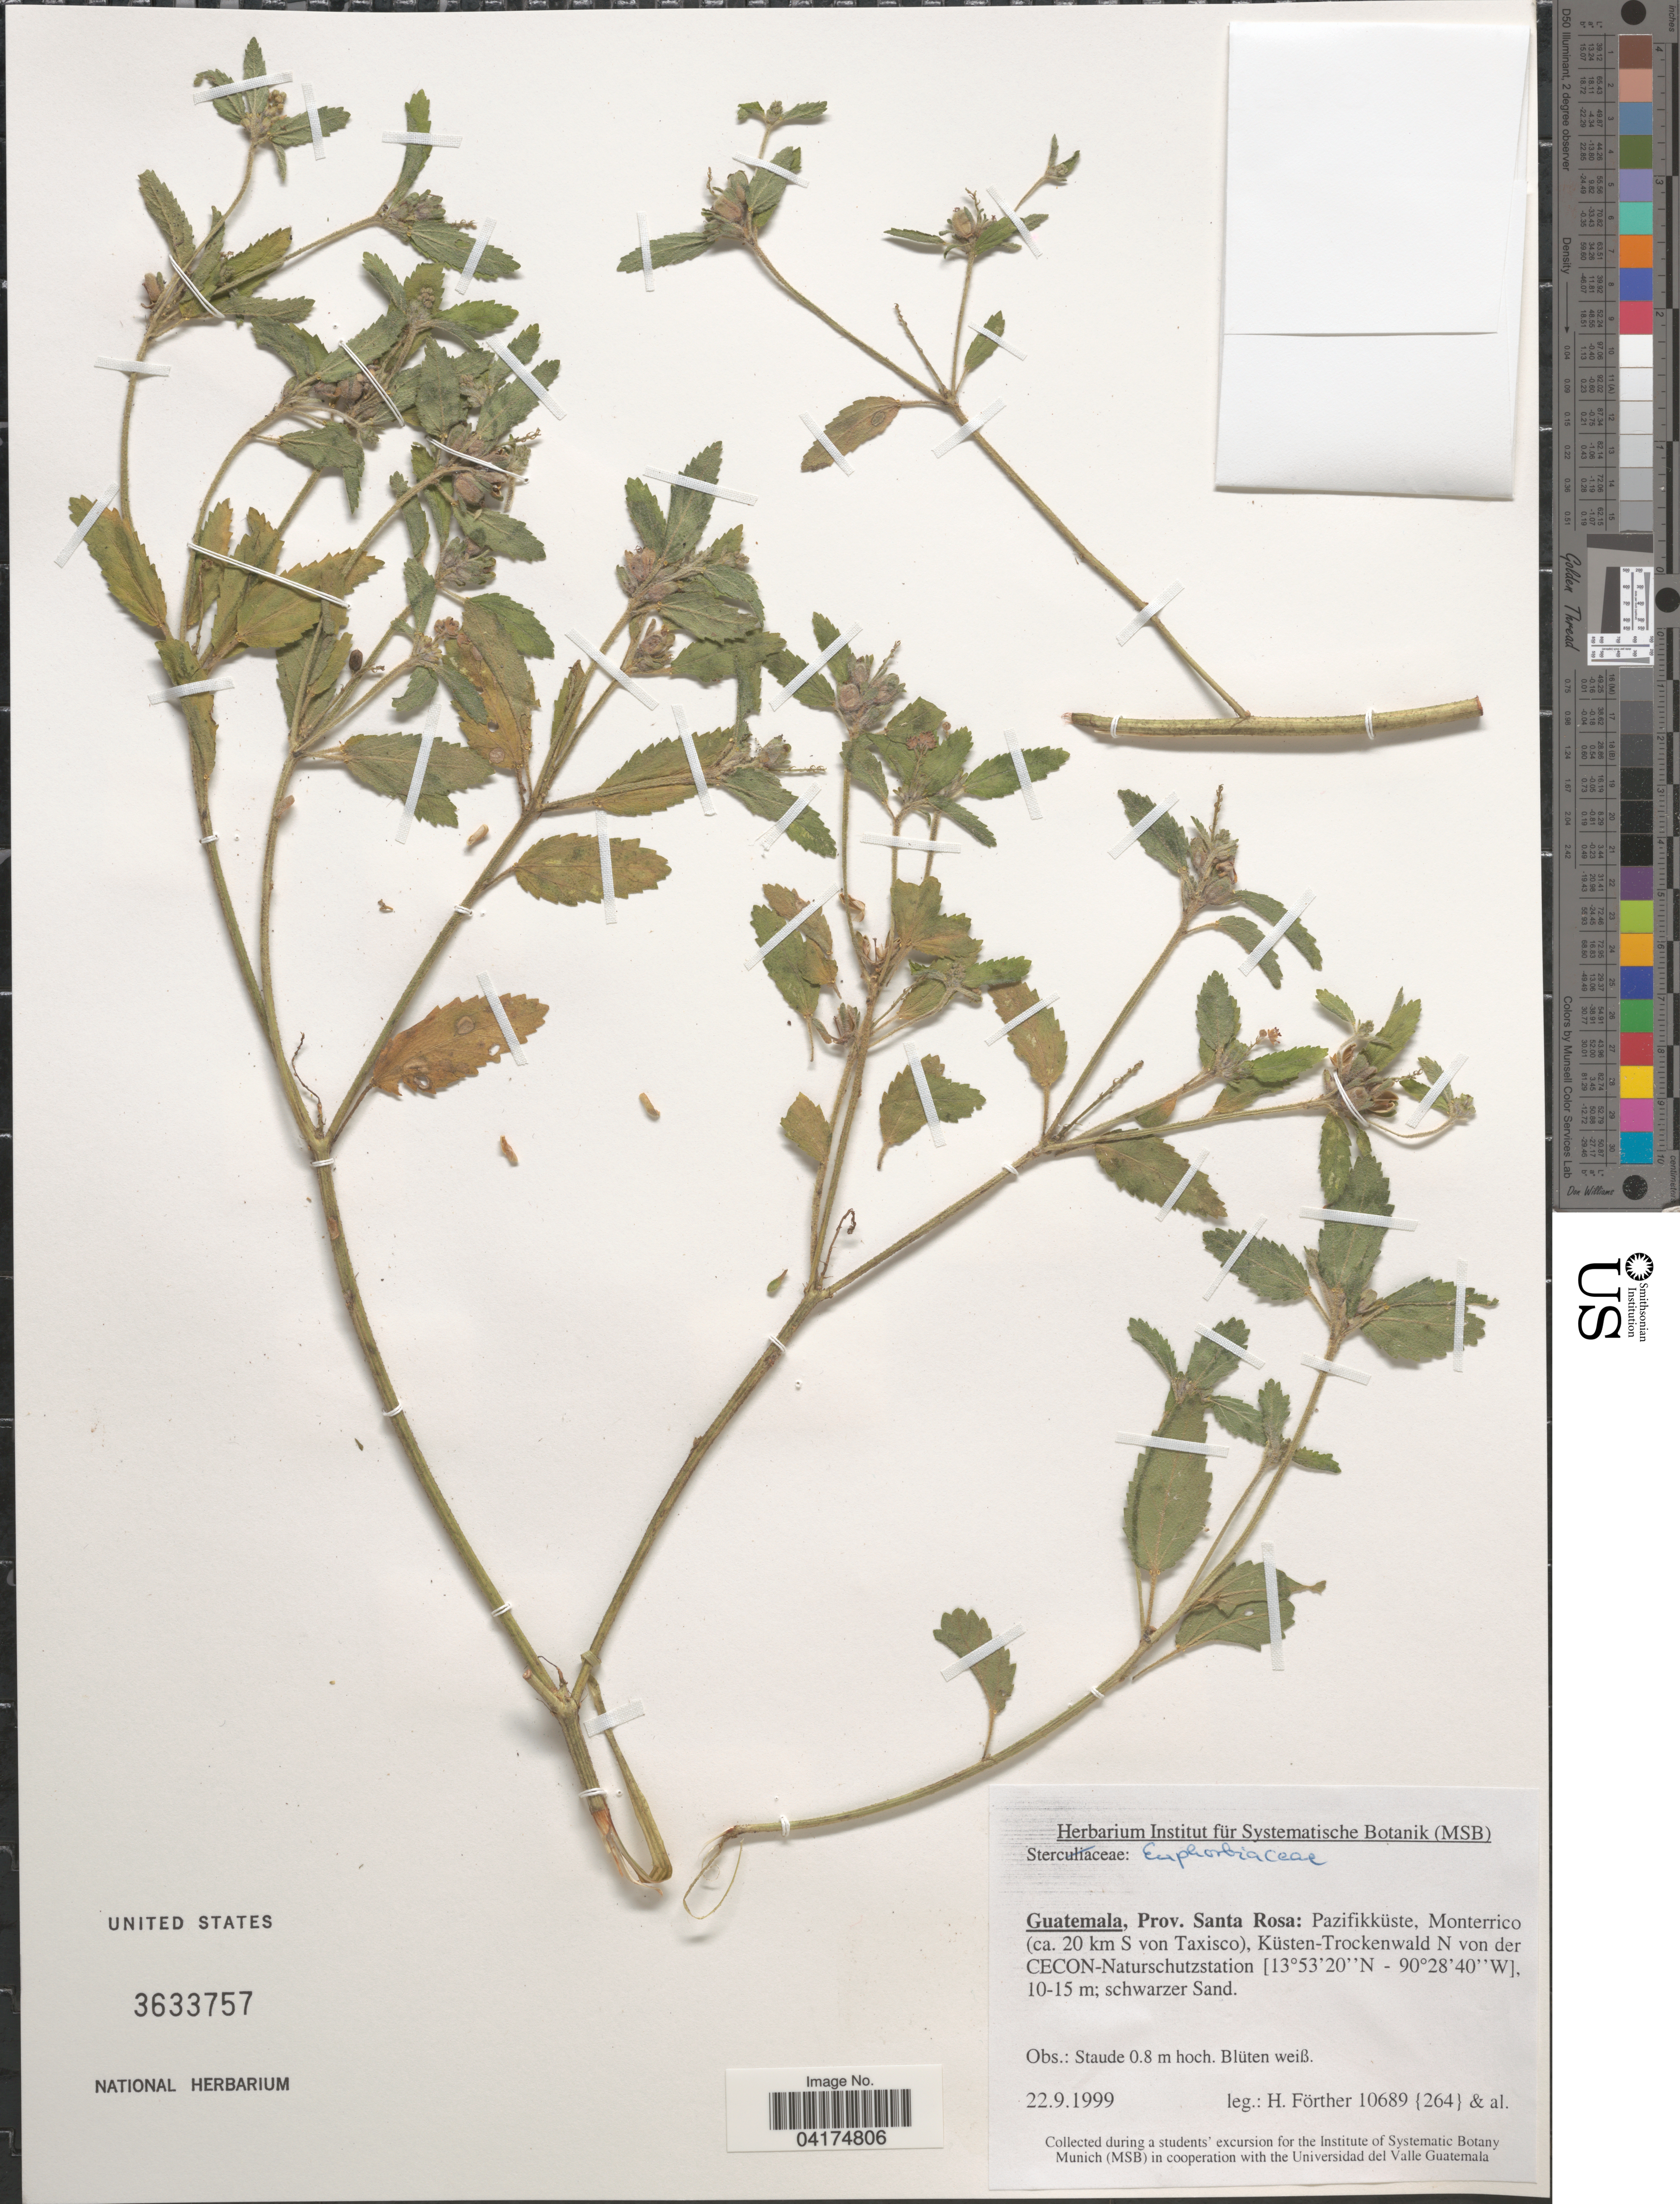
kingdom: Plantae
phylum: Tracheophyta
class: Magnoliopsida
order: Malpighiales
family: Euphorbiaceae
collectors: H. Förther & et al.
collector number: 10689(264)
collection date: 1999-09-22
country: Guatemala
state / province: Santa Rosa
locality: Pazifikküste, Monterrico (ca. 20 km S von Taxisco), Küsten-Trockenwald N von der CECON-Naturschutzstation.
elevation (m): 10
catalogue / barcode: US 3633757